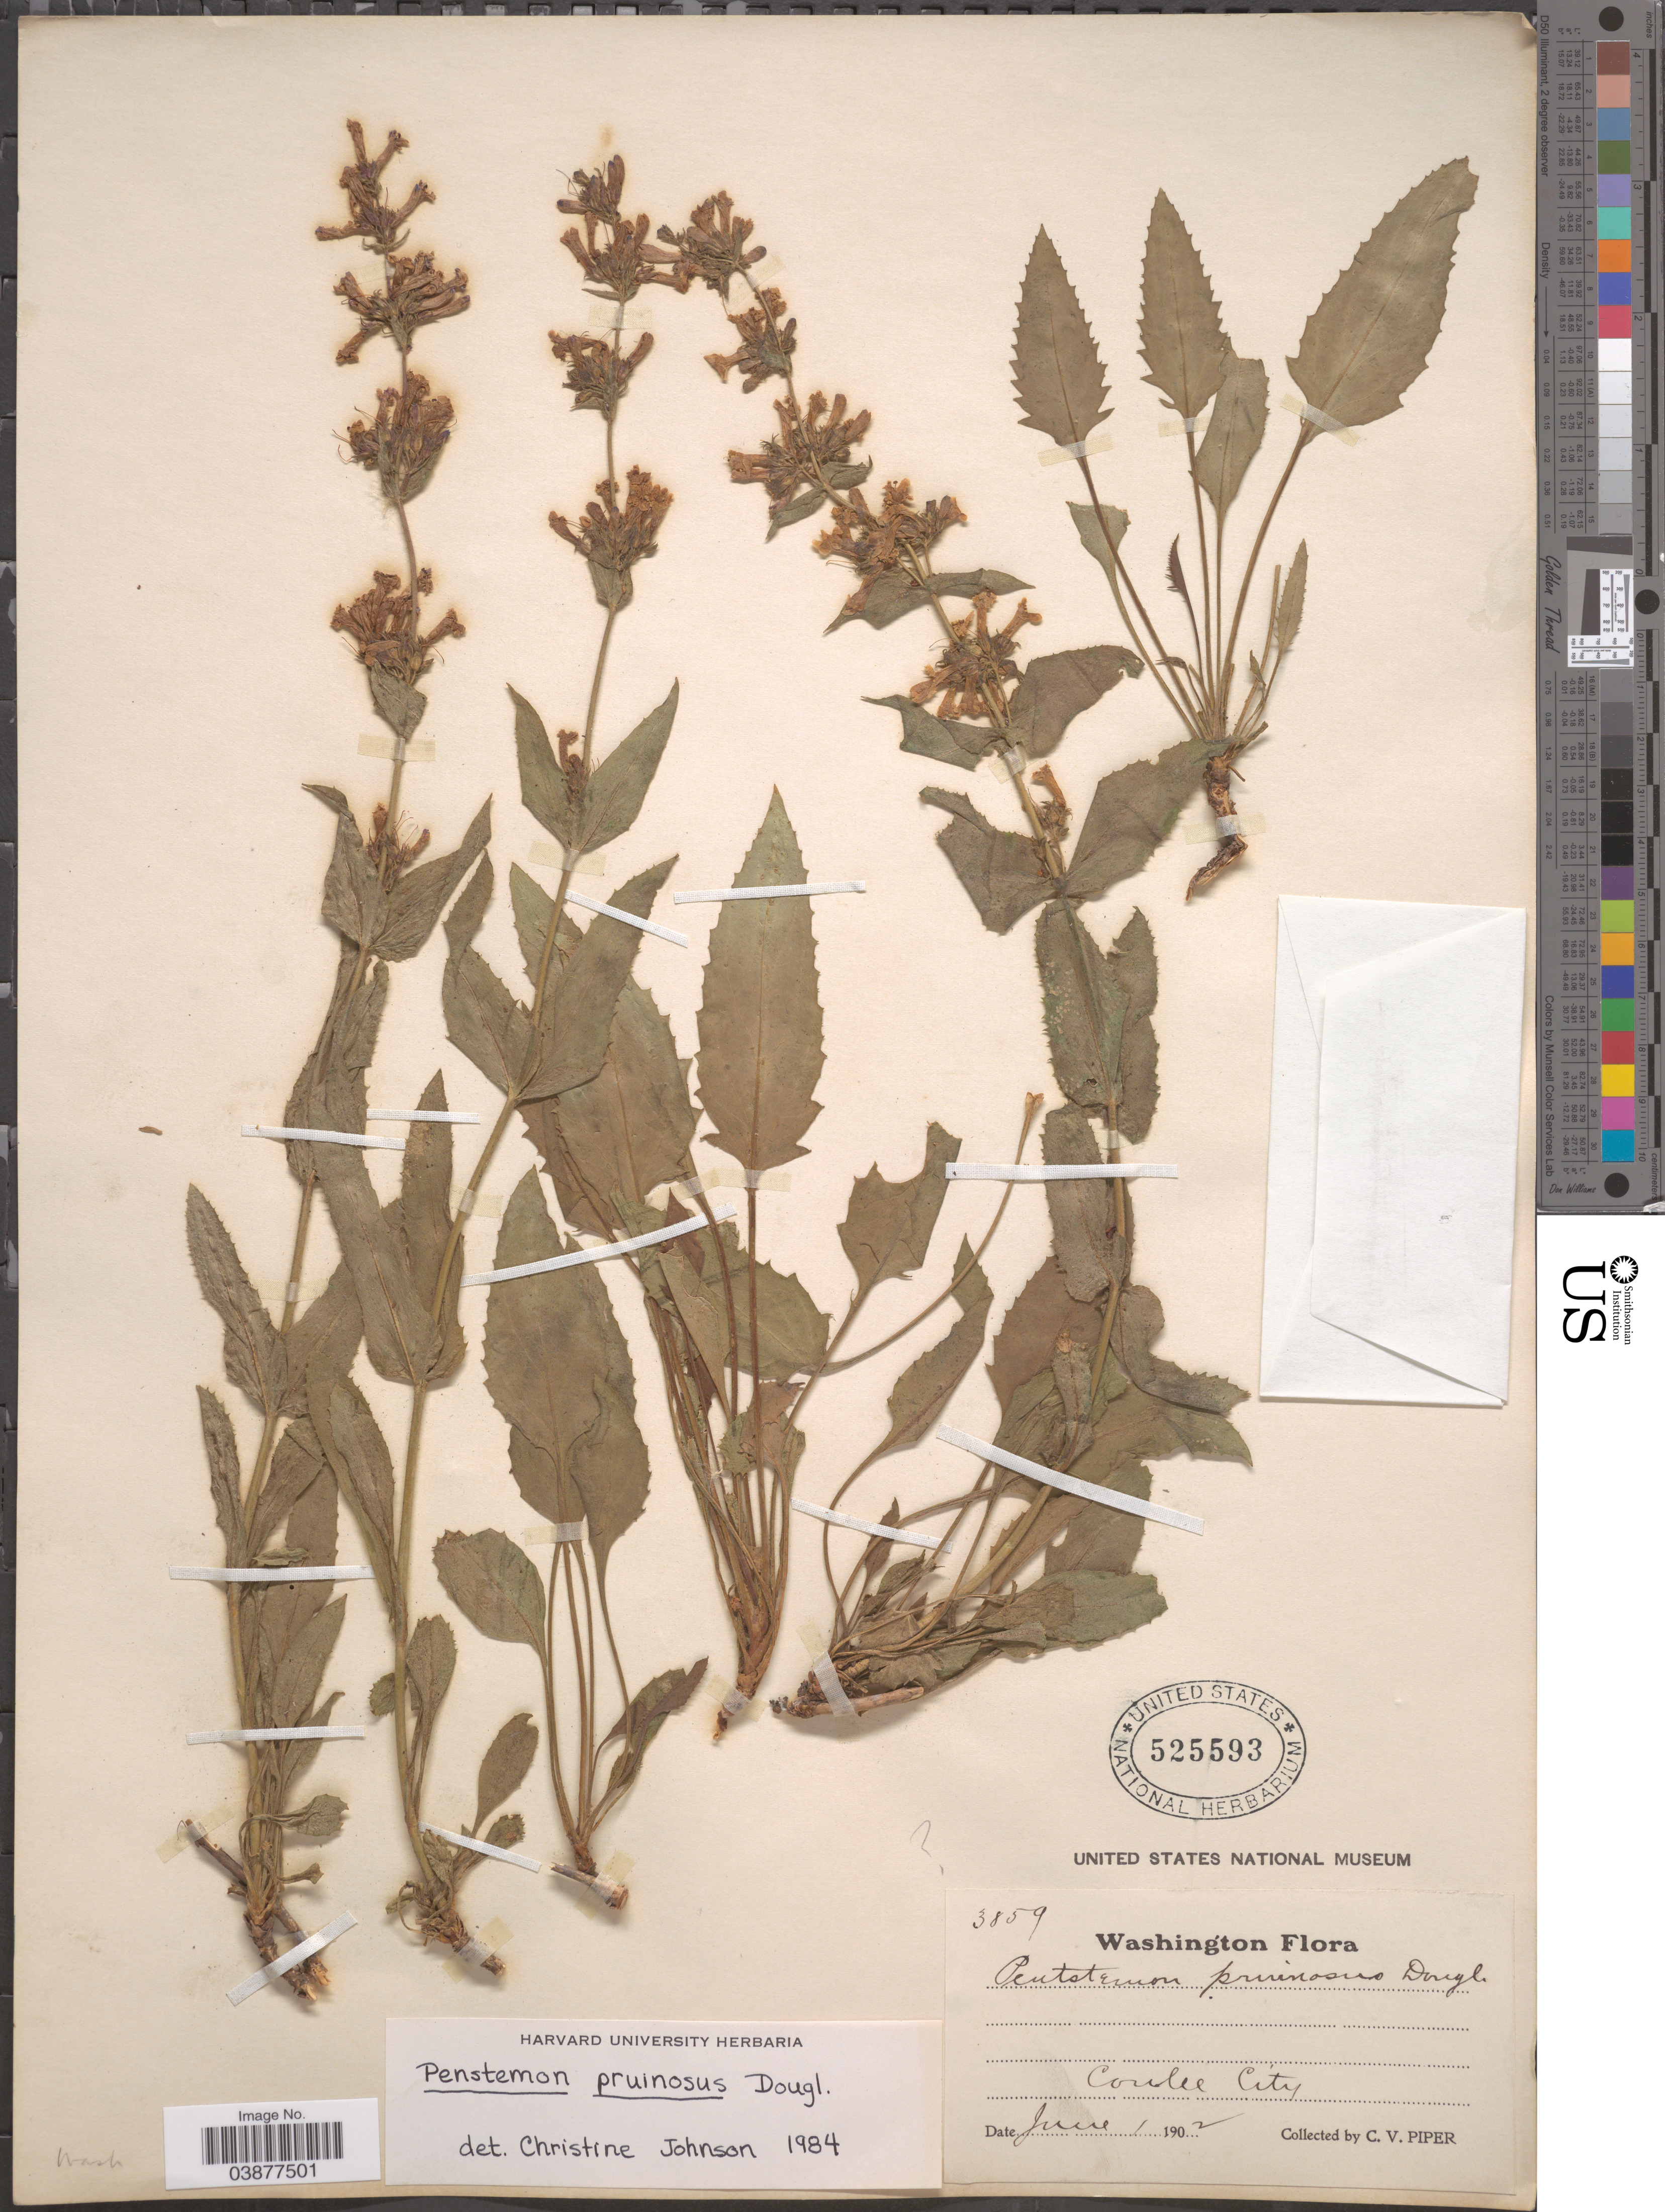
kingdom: Plantae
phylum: Tracheophyta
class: Magnoliopsida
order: Lamiales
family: Plantaginaceae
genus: Penstemon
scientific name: Penstemon pruinosus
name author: Douglas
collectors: C. V. Piper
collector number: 3859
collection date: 1902-06-01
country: United States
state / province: Washington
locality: Coville City.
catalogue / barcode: US 525593